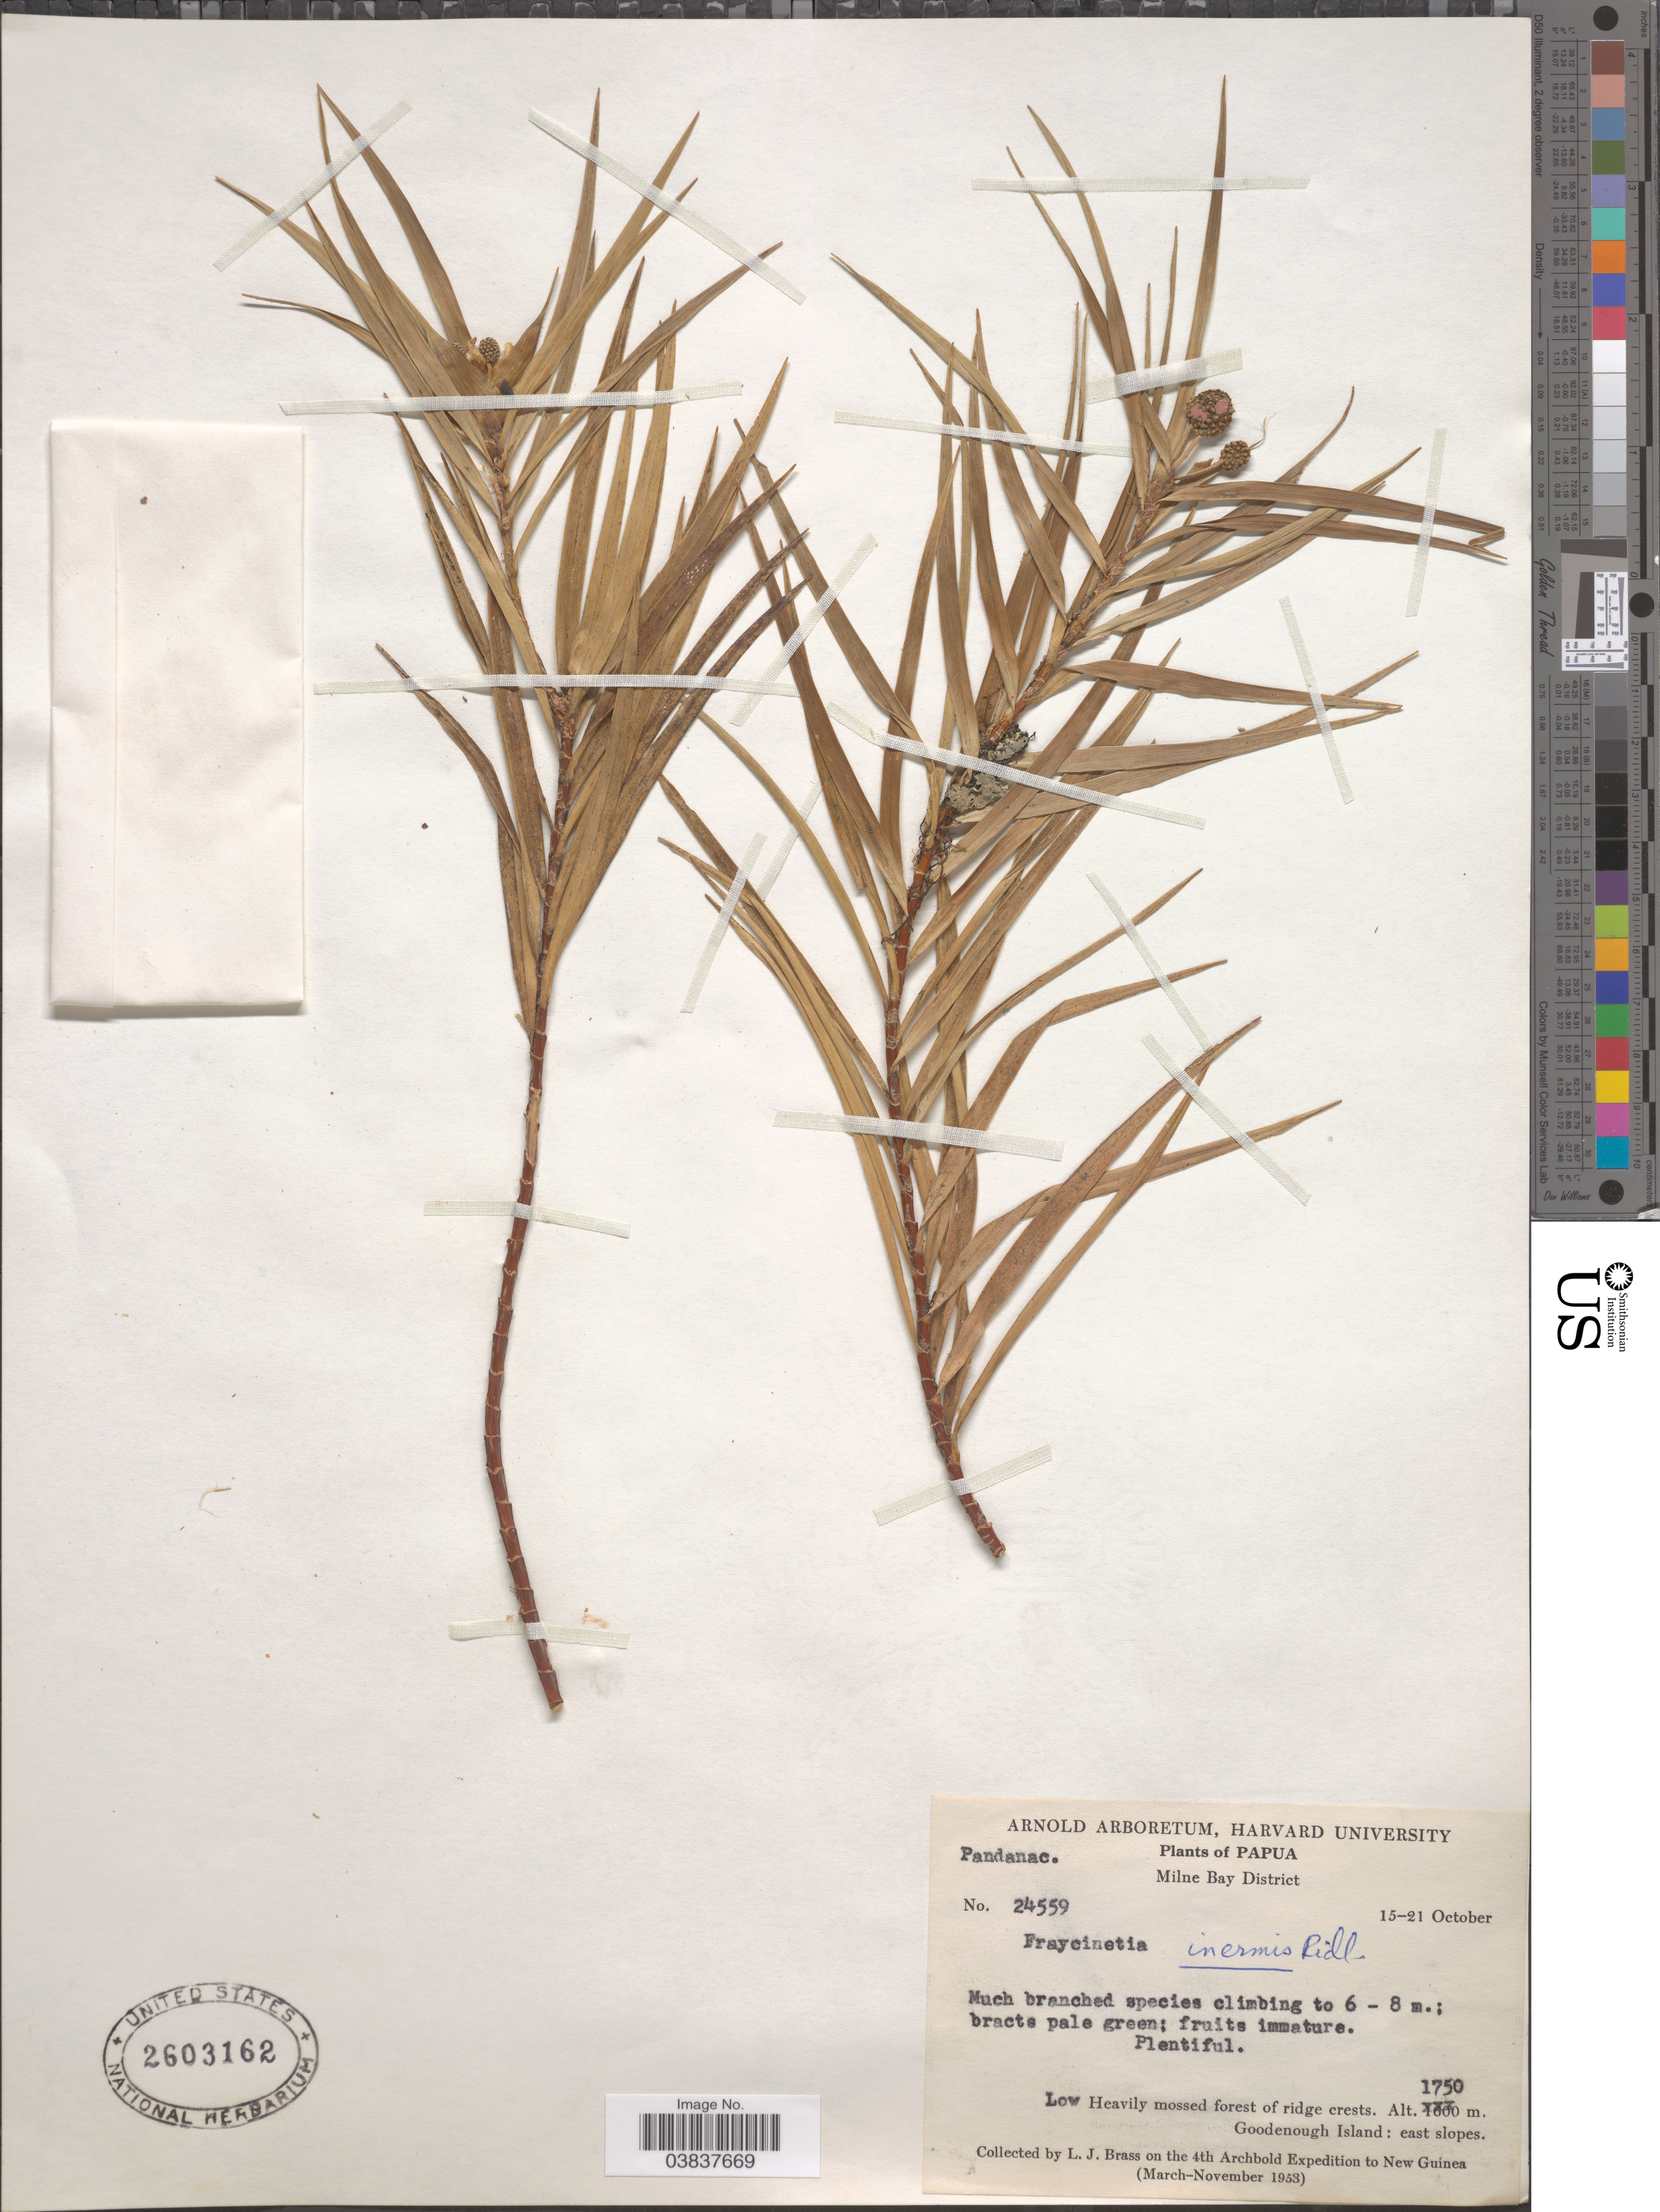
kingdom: Plantae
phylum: Tracheophyta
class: Liliopsida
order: Pandanales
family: Pandanaceae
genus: Freycinetia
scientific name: Freycinetia inermis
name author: Ridl.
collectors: L. J. Brass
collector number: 24559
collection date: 1953-10-15/1953-10-21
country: Papua New Guinea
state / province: Milne Bay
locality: Milne Bay District. Goodenough Island. New Guinea.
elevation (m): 1750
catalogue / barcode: US 2603162